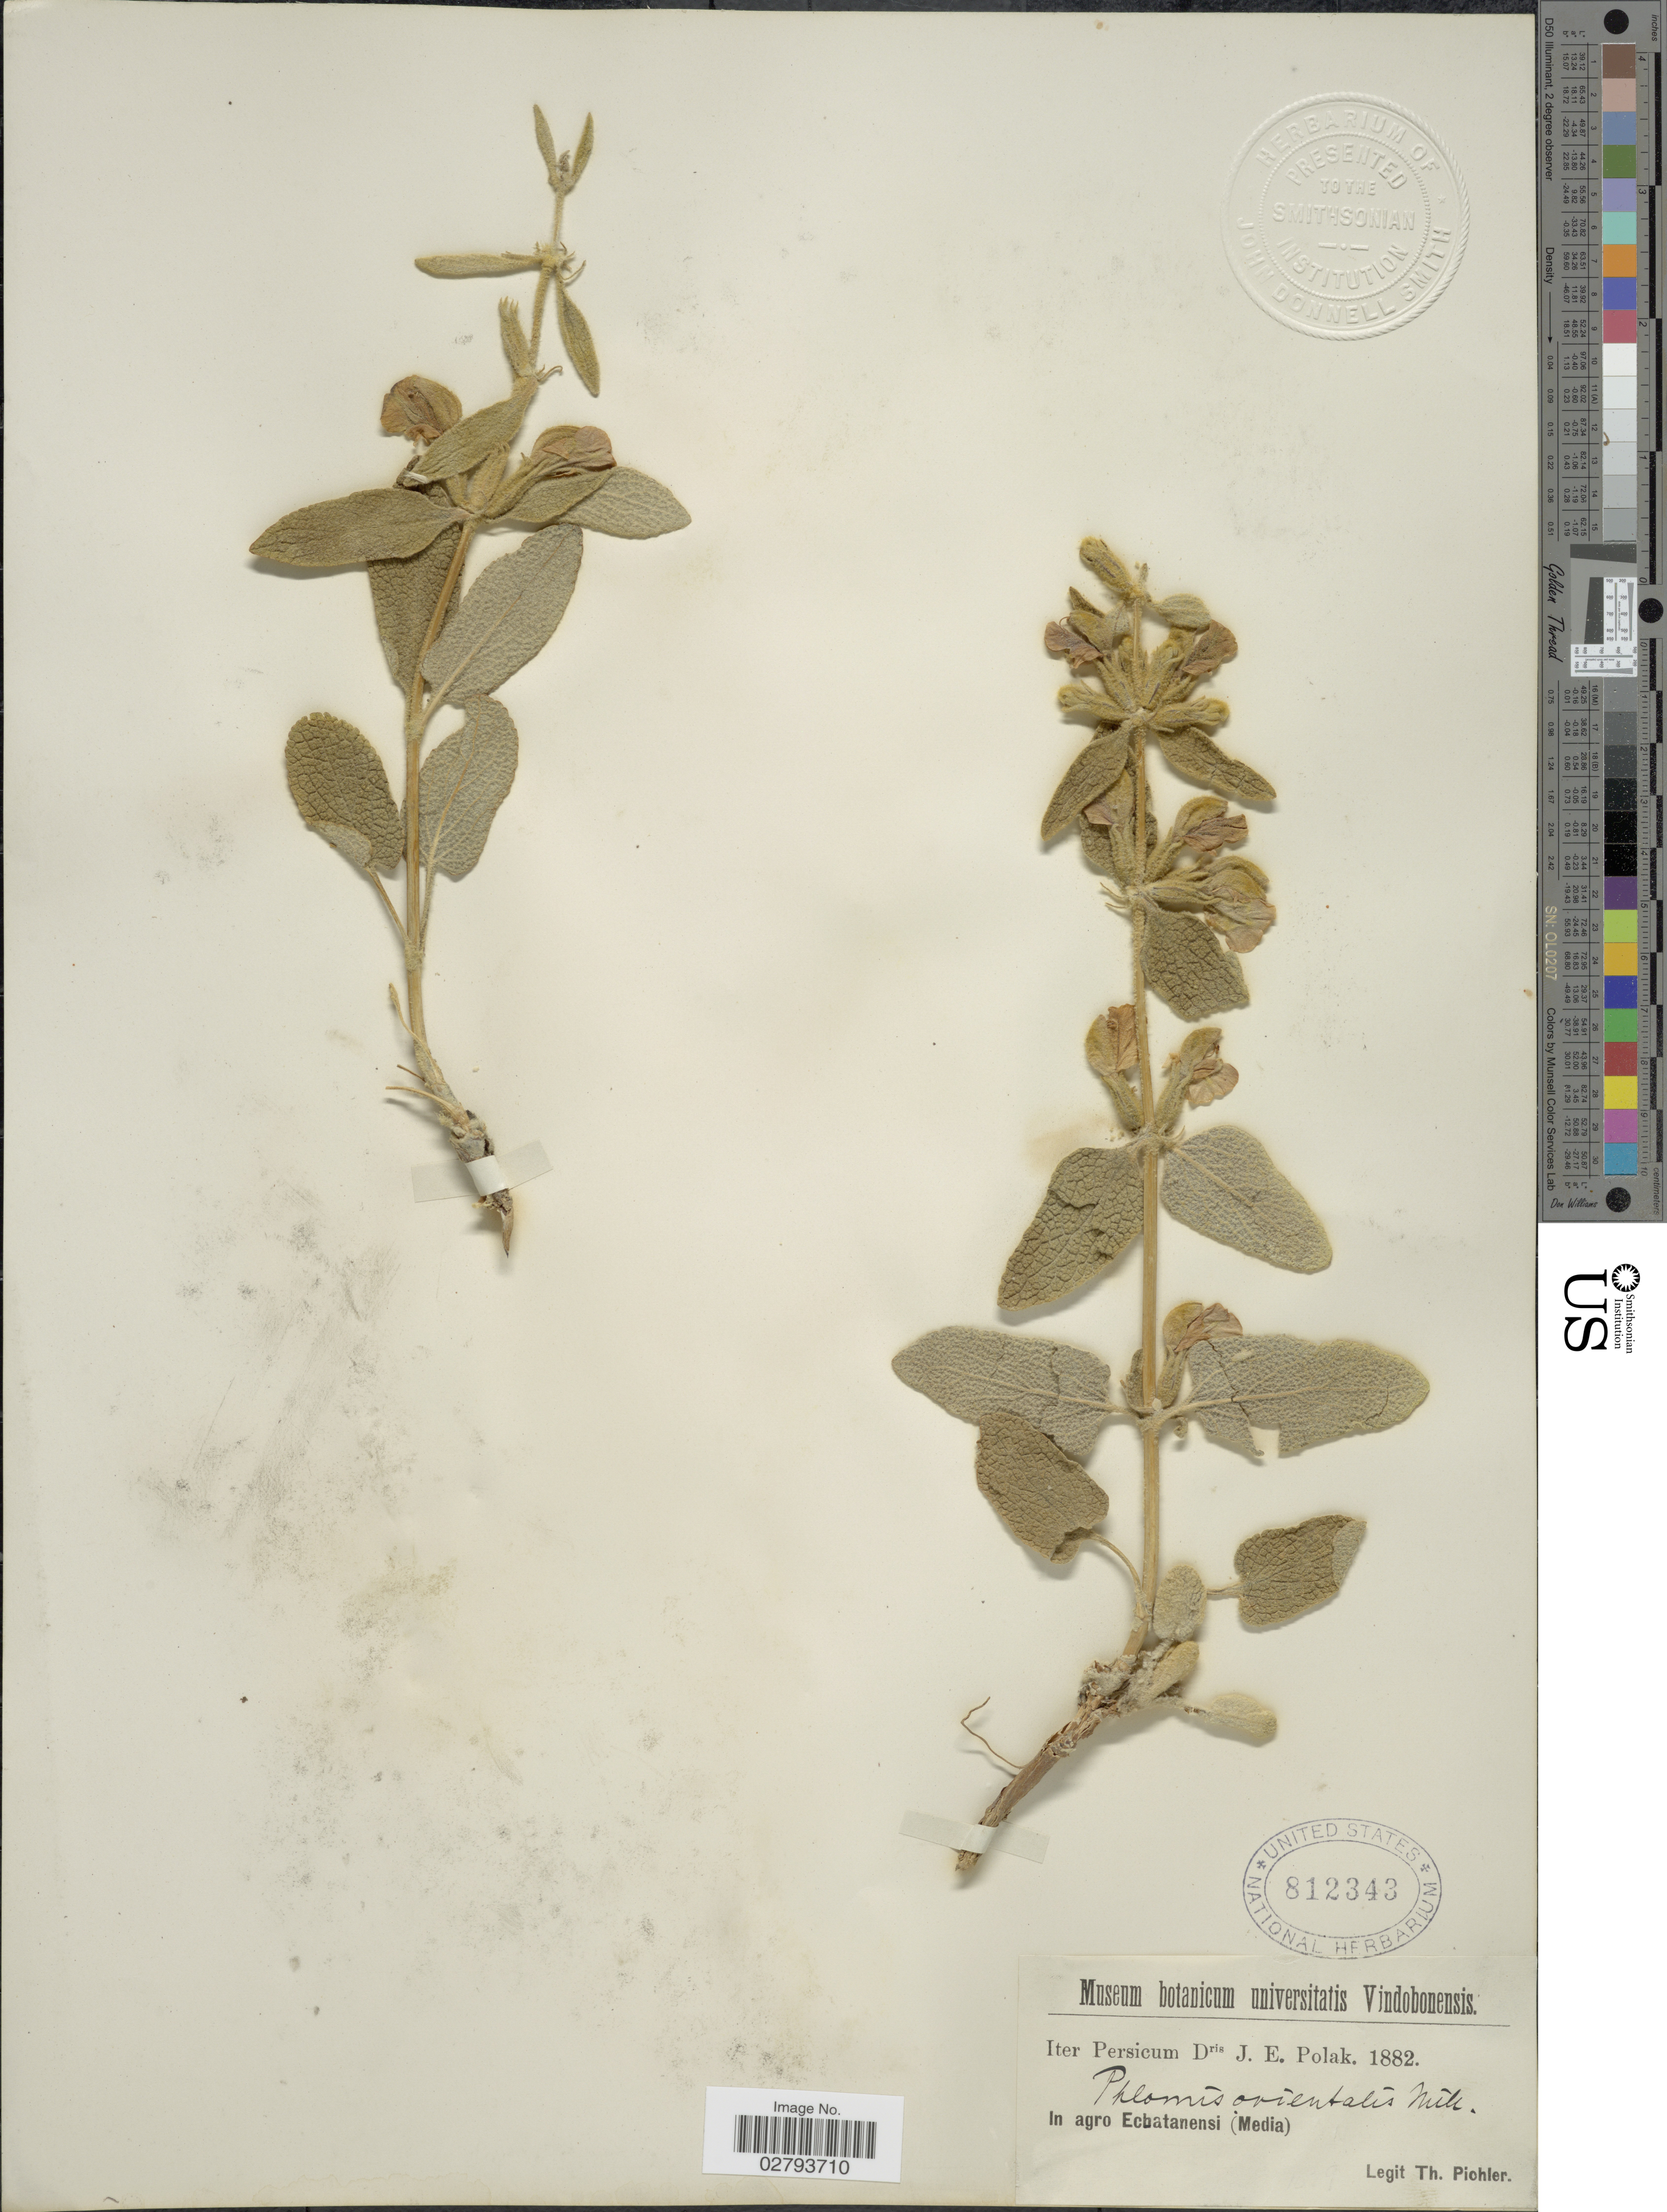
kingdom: Plantae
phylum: Tracheophyta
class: Magnoliopsida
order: Lamiales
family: Lamiaceae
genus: Phlomis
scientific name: Phlomis orientalis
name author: Mill.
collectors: T. Pichler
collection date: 1882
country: Iran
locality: Persicum. In agro Echatanensi (Media).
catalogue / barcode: US 812343